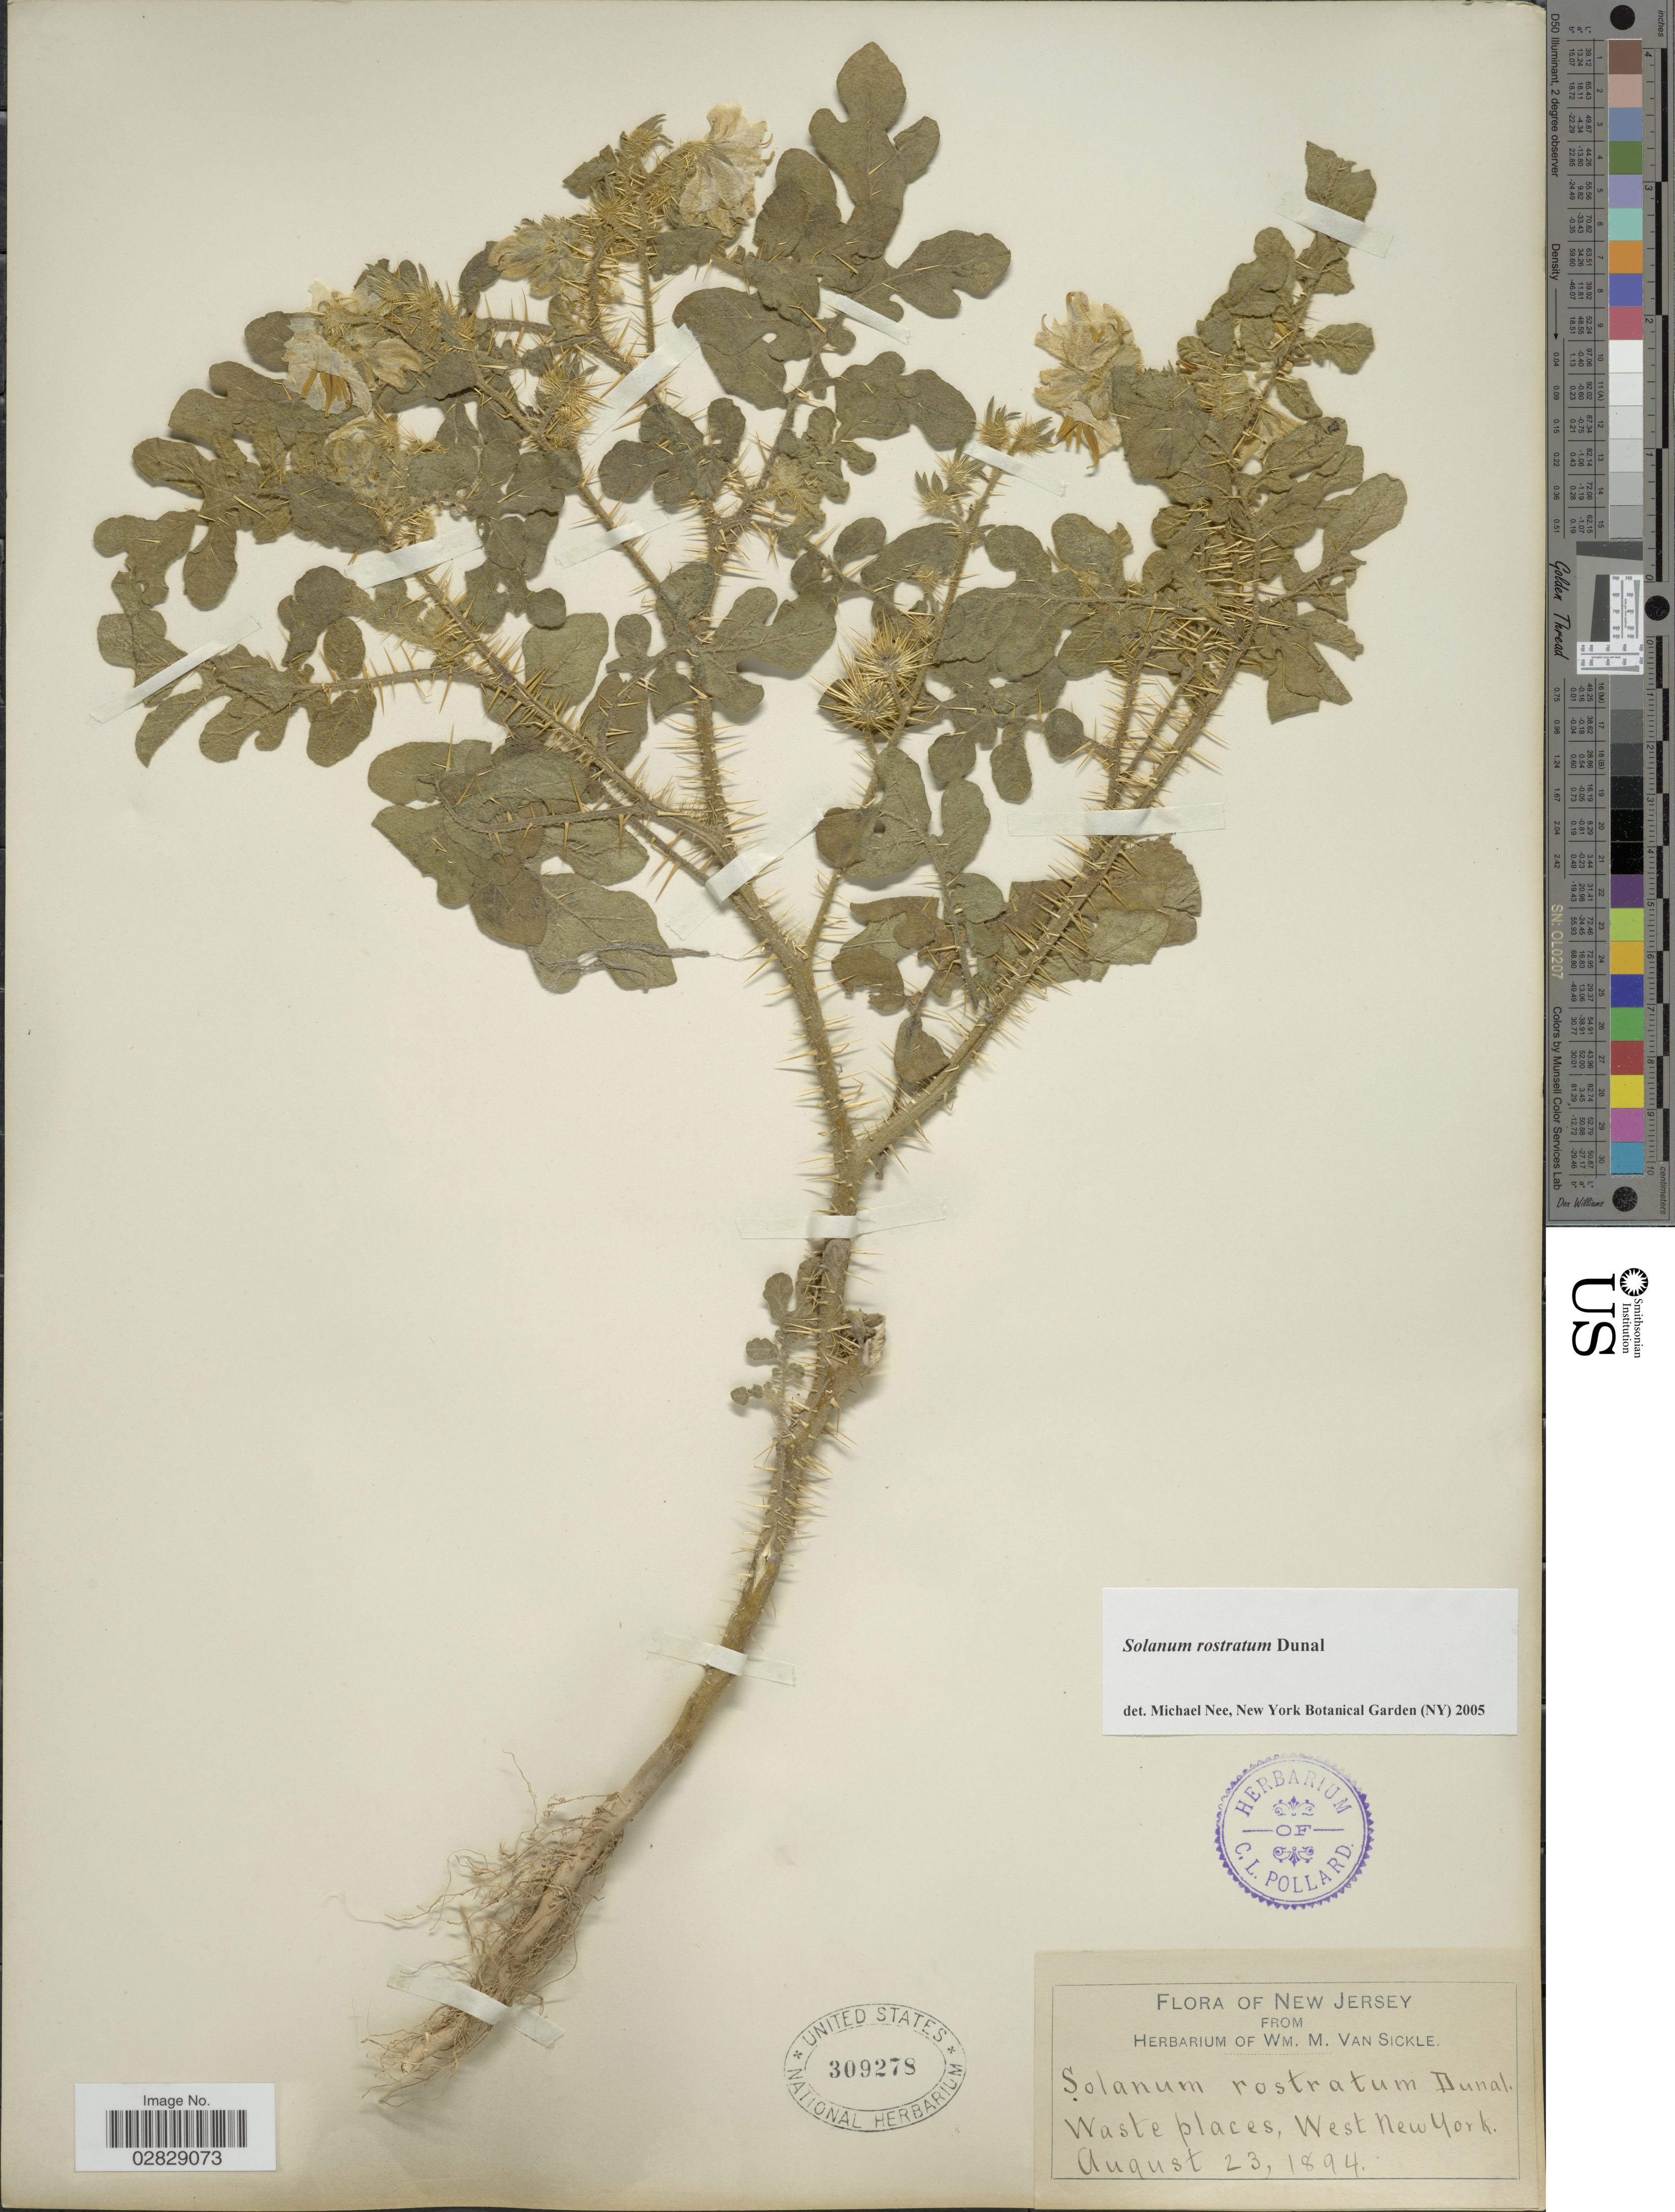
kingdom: Plantae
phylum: Tracheophyta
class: Magnoliopsida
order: Solanales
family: Solanaceae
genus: Solanum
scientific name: Solanum rostratum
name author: Dunal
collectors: ex herb. Wm. M. Van Sickle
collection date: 1894-08-23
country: United States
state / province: New Jersey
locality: West New York.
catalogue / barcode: US 309278